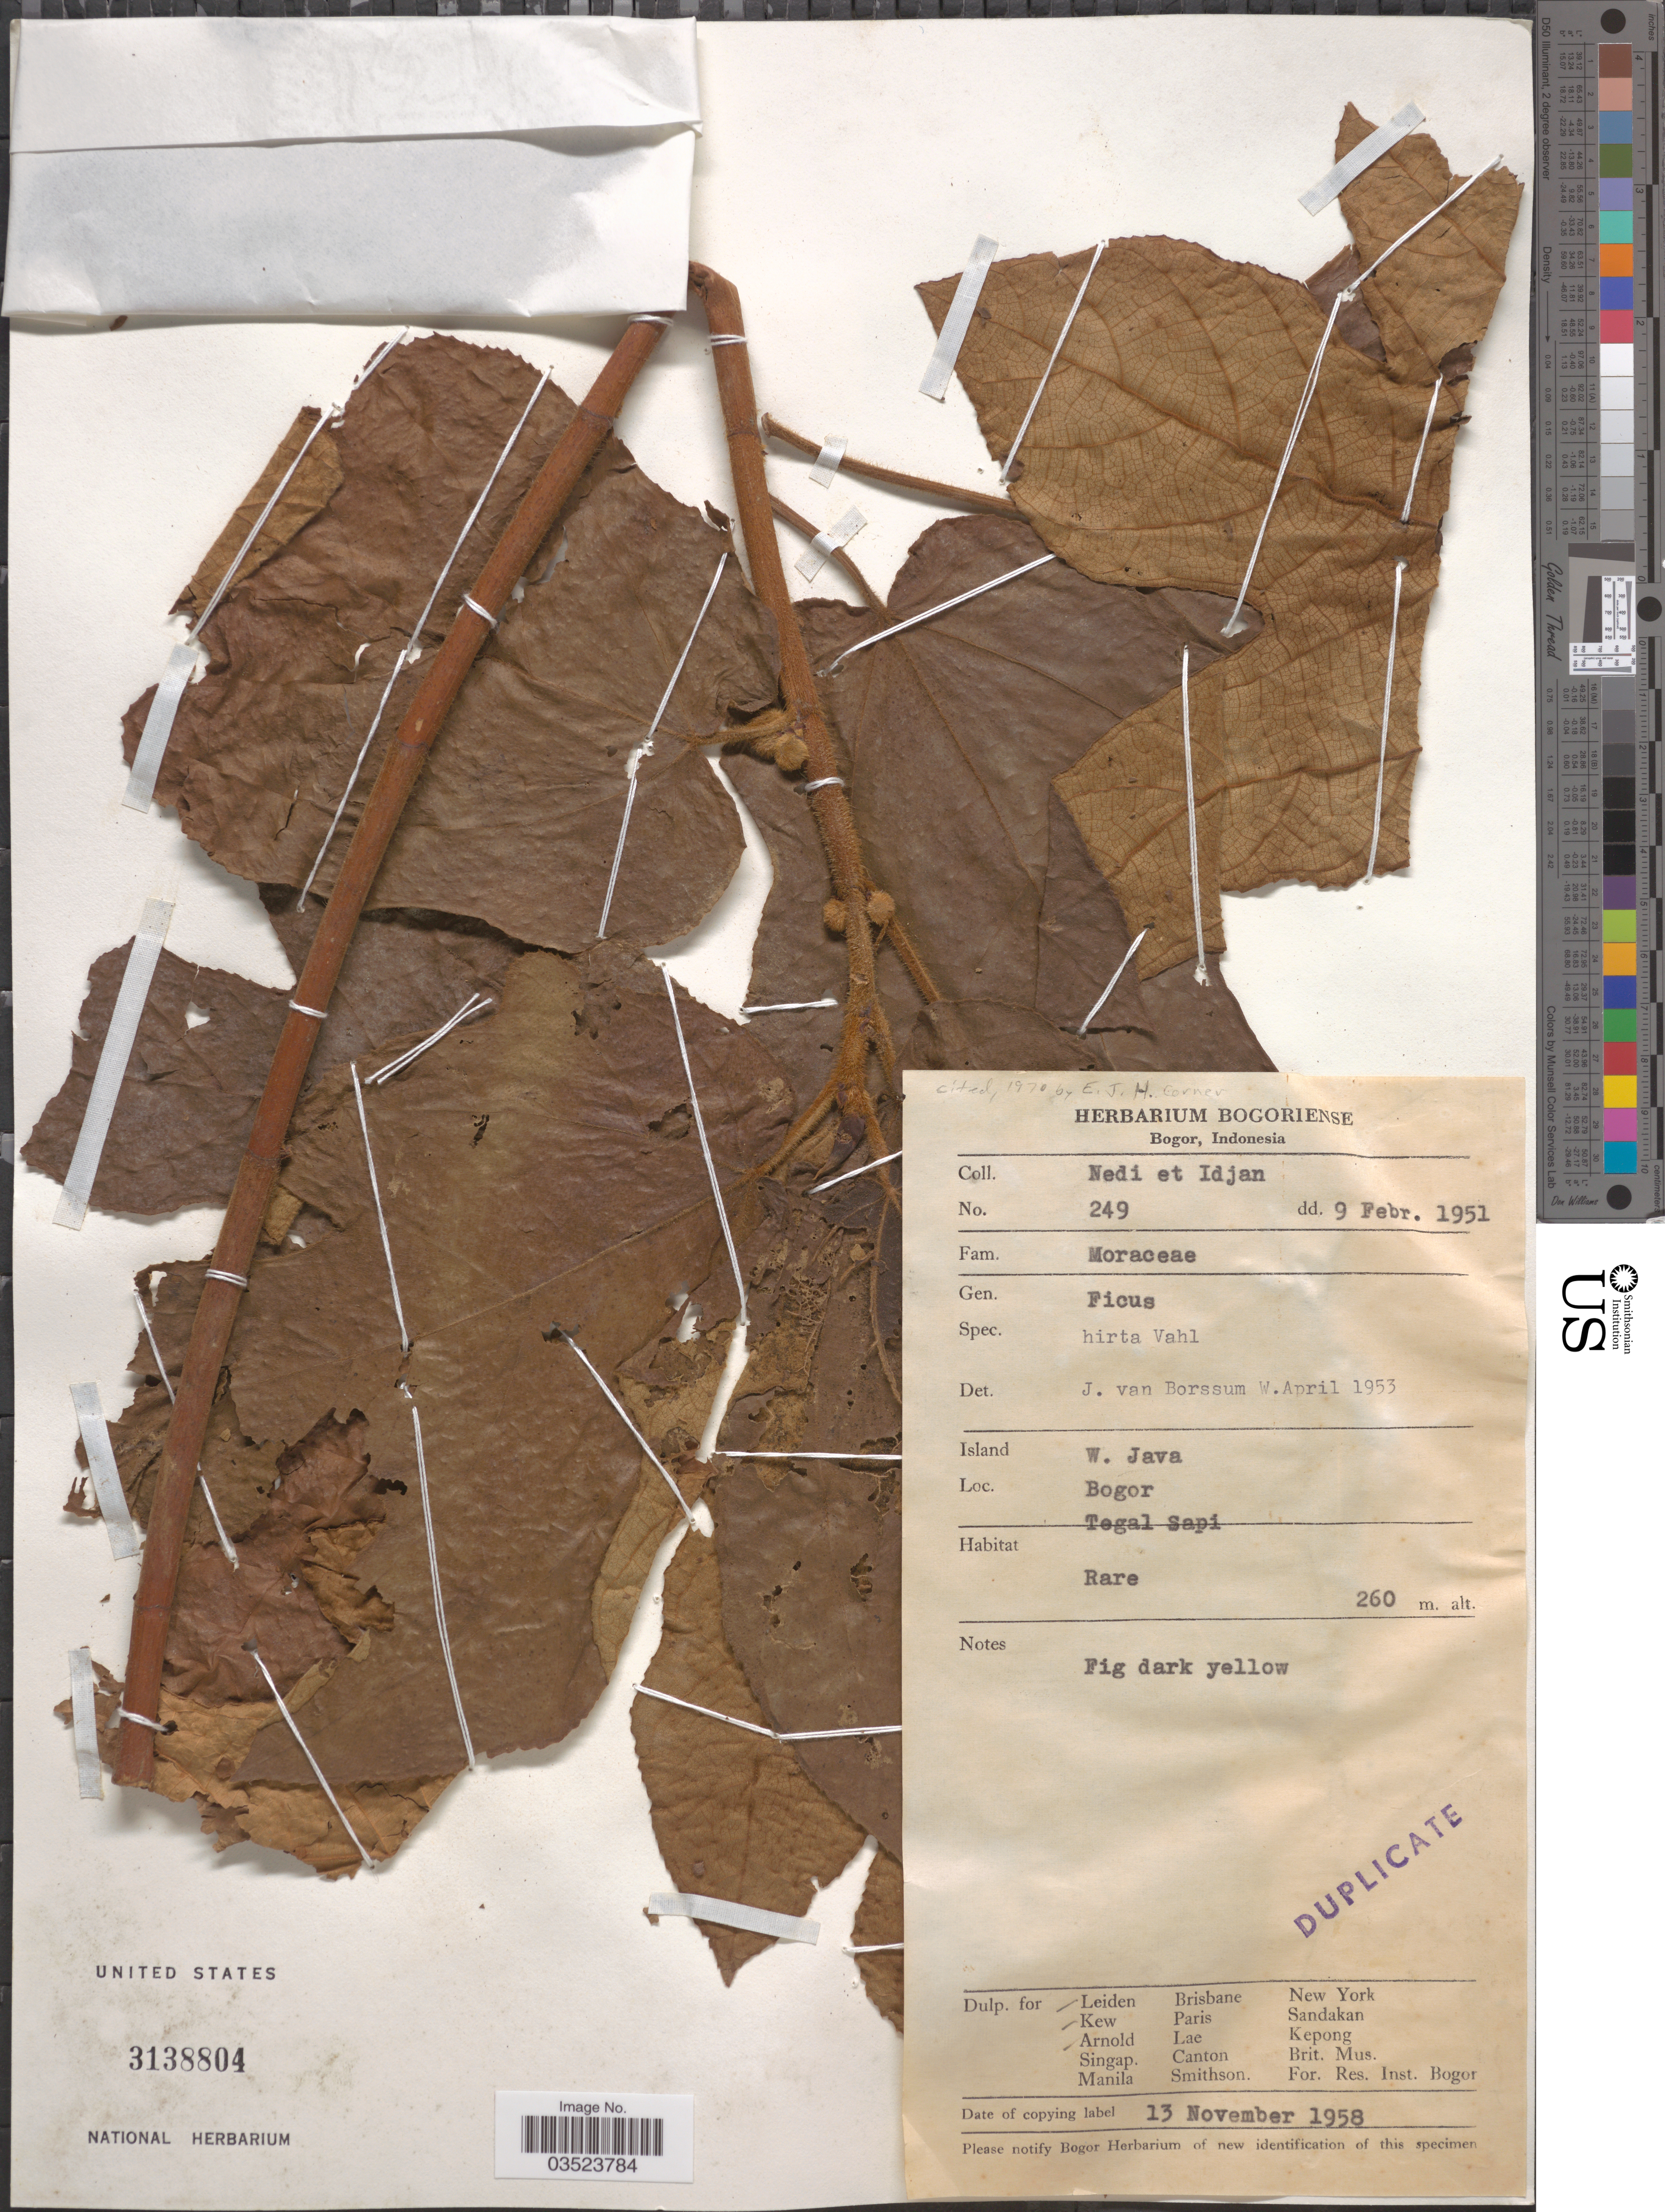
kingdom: Plantae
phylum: Tracheophyta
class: Magnoliopsida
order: Rosales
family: Moraceae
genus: Ficus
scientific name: Ficus hirta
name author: Vahl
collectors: Nedi,-- & -. Idjan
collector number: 249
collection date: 1951-02-09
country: Indonesia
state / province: Java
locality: Island W. Java. Bogor. Tegal Sapi.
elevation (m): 260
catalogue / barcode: US 3138804